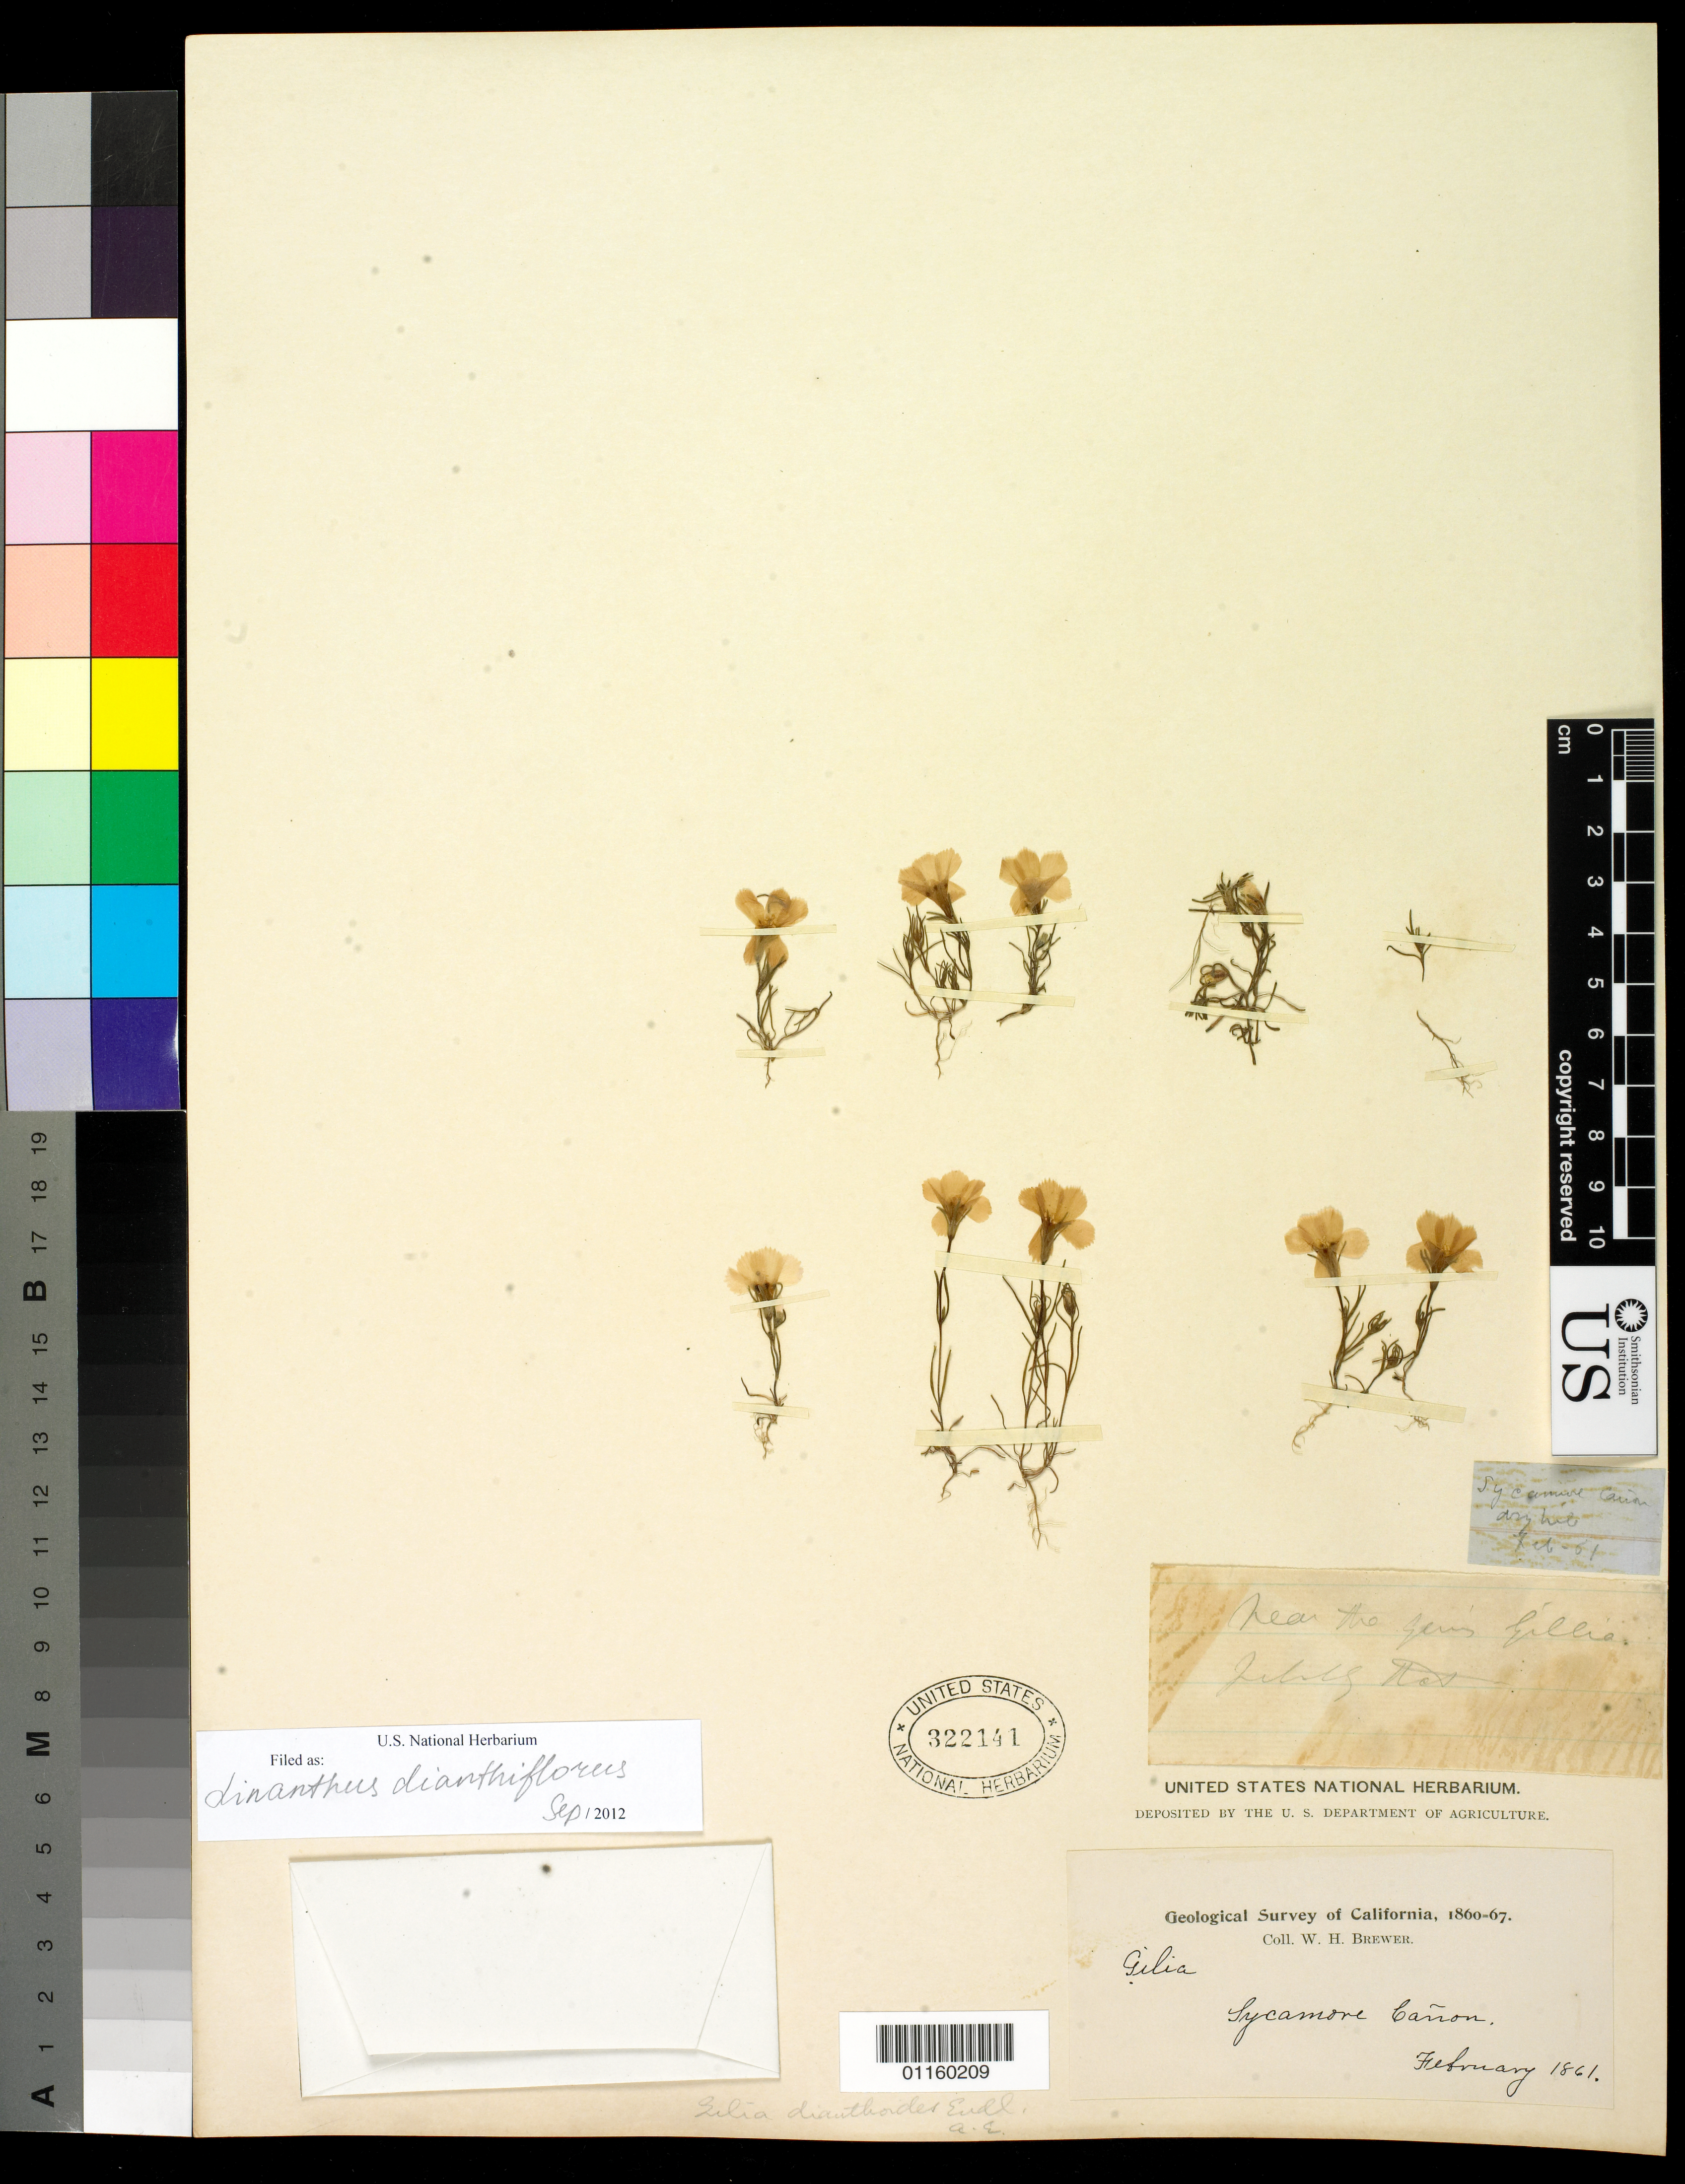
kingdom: Plantae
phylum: Tracheophyta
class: Magnoliopsida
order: Ericales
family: Polemoniaceae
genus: Linanthus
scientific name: Linanthus dianthiflorus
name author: (Benth.) Greene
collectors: W. H. Brewer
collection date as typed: Feb 1861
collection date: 1861-02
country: United States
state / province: California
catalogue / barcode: US 322141